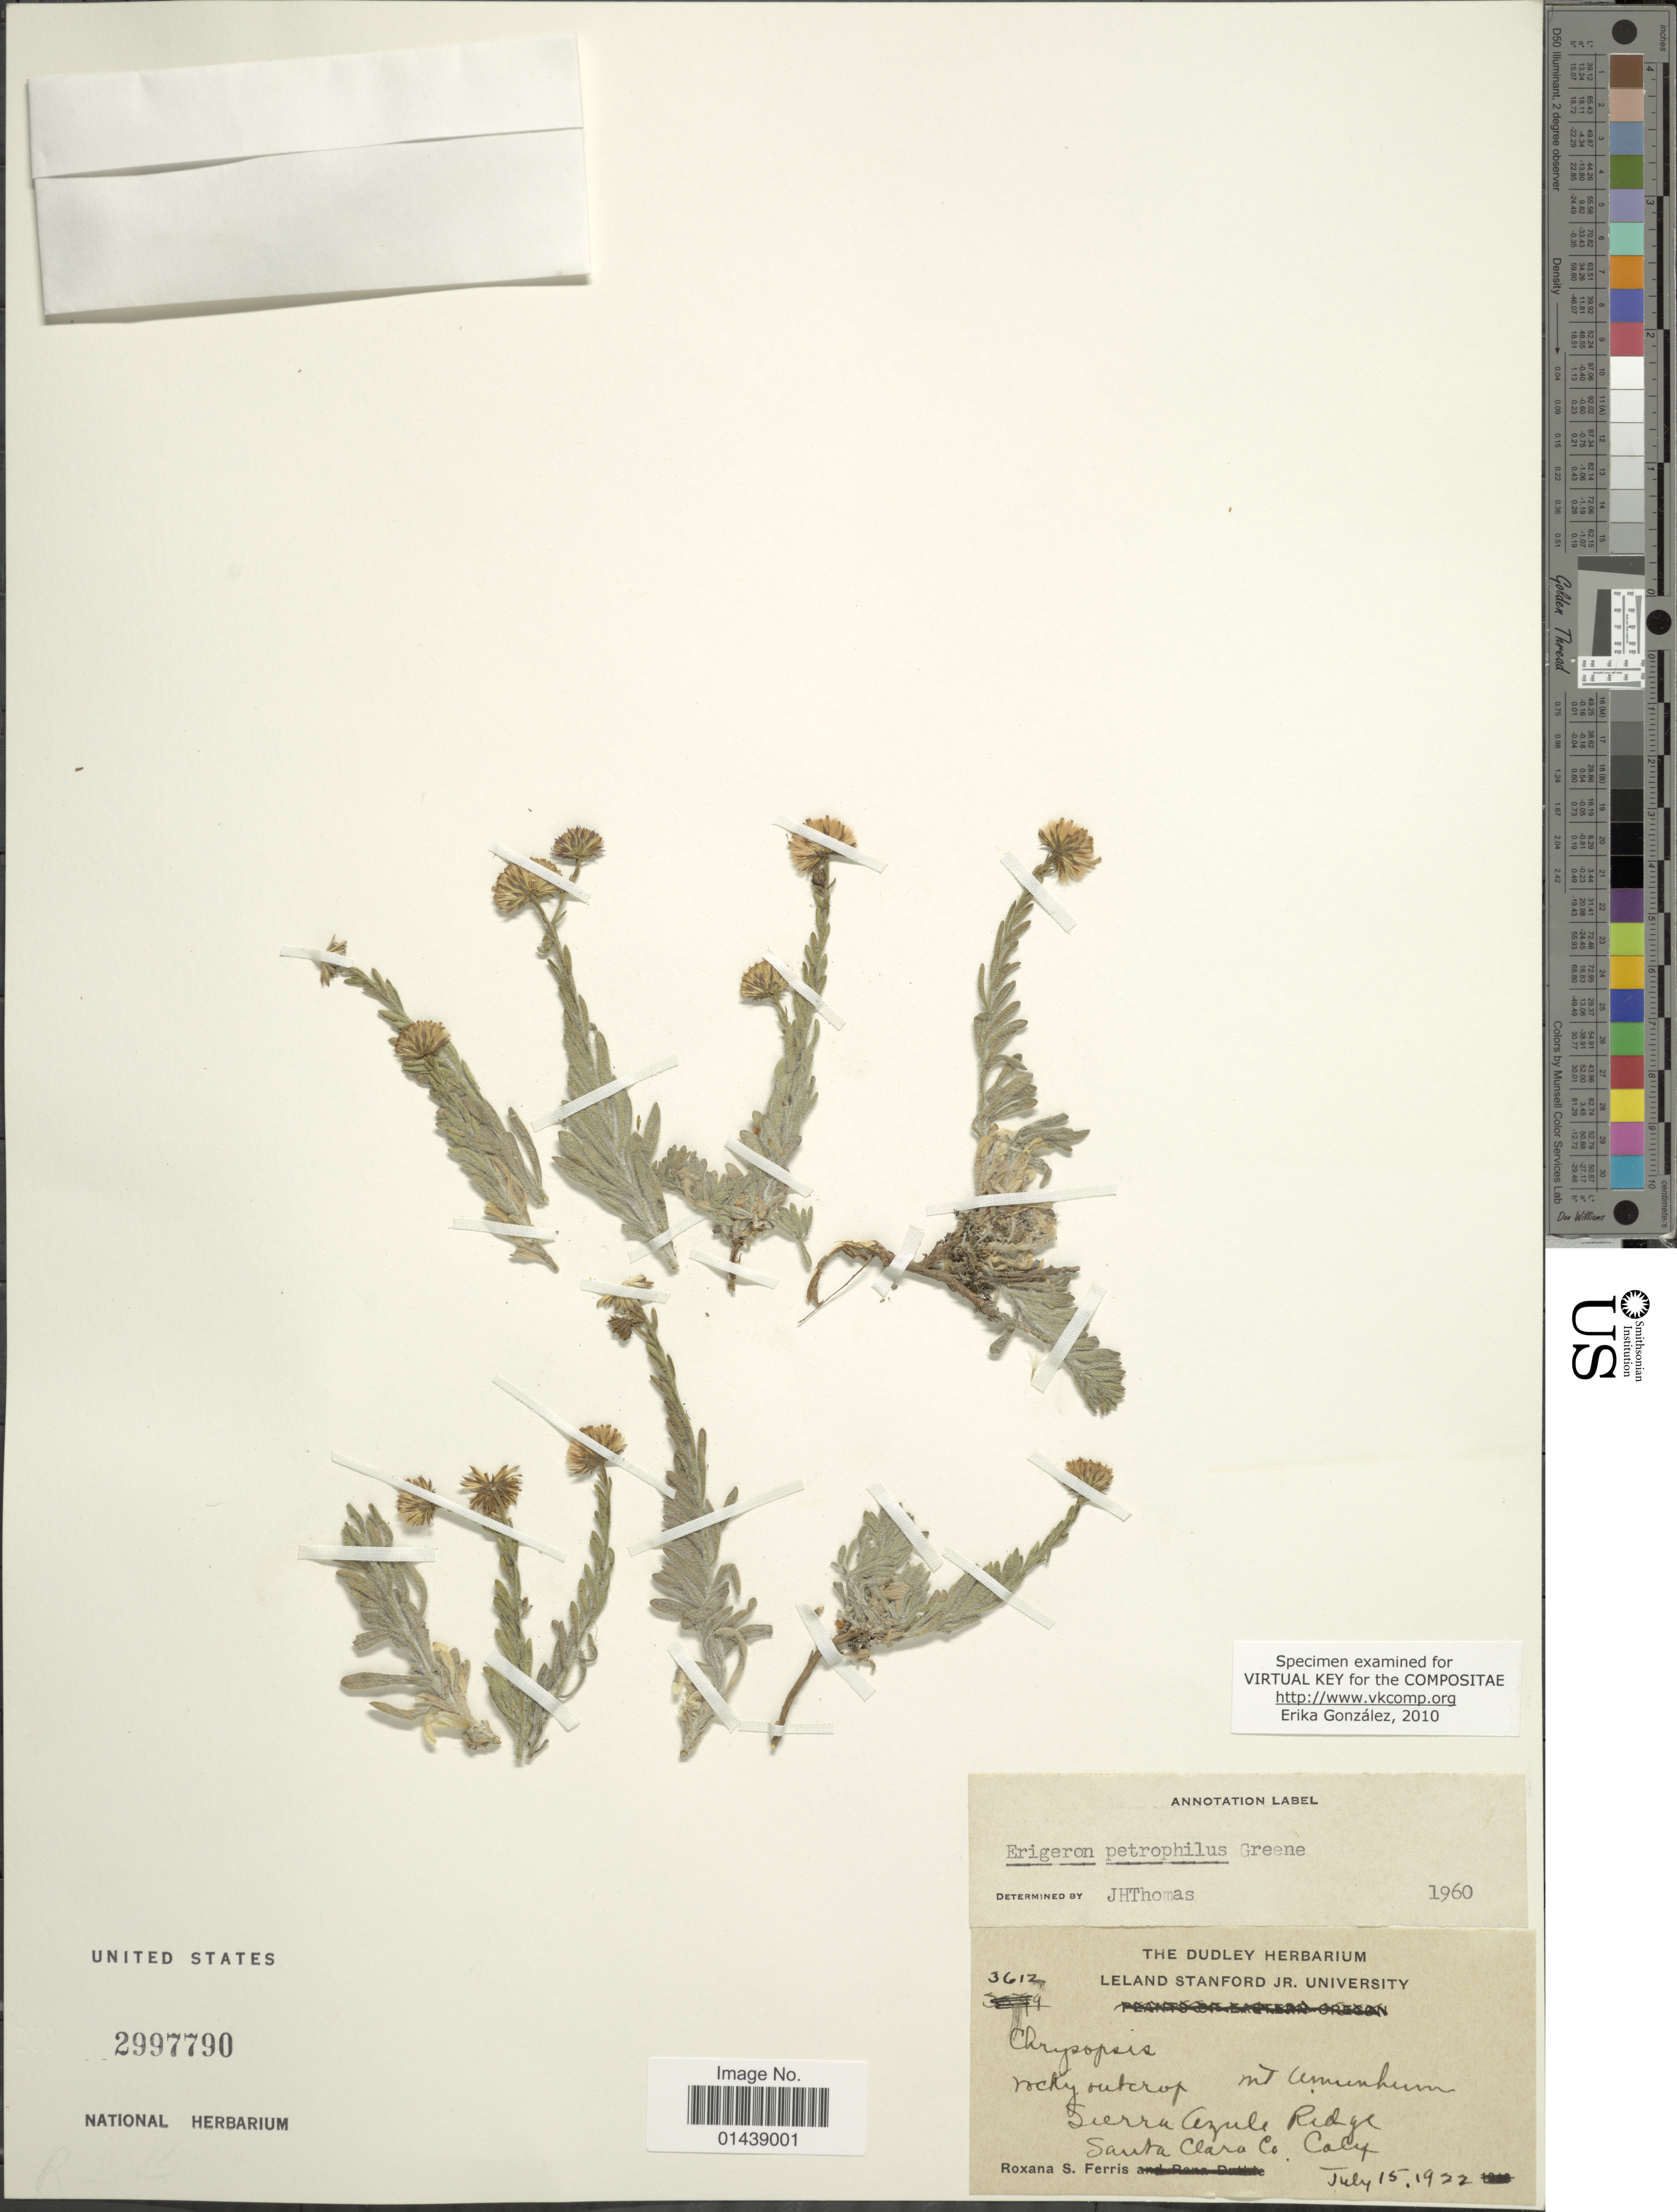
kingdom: Plantae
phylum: Tracheophyta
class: Magnoliopsida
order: Asterales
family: Asteraceae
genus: Erigeron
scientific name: Erigeron petrophilus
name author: Greene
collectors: R. S. Ferris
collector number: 3612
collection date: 1922-07-15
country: United States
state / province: California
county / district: Santa Clara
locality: Mt Cemunhum. Sierra Cezule Ridge. Santa Clara Co.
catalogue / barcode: US 2997790